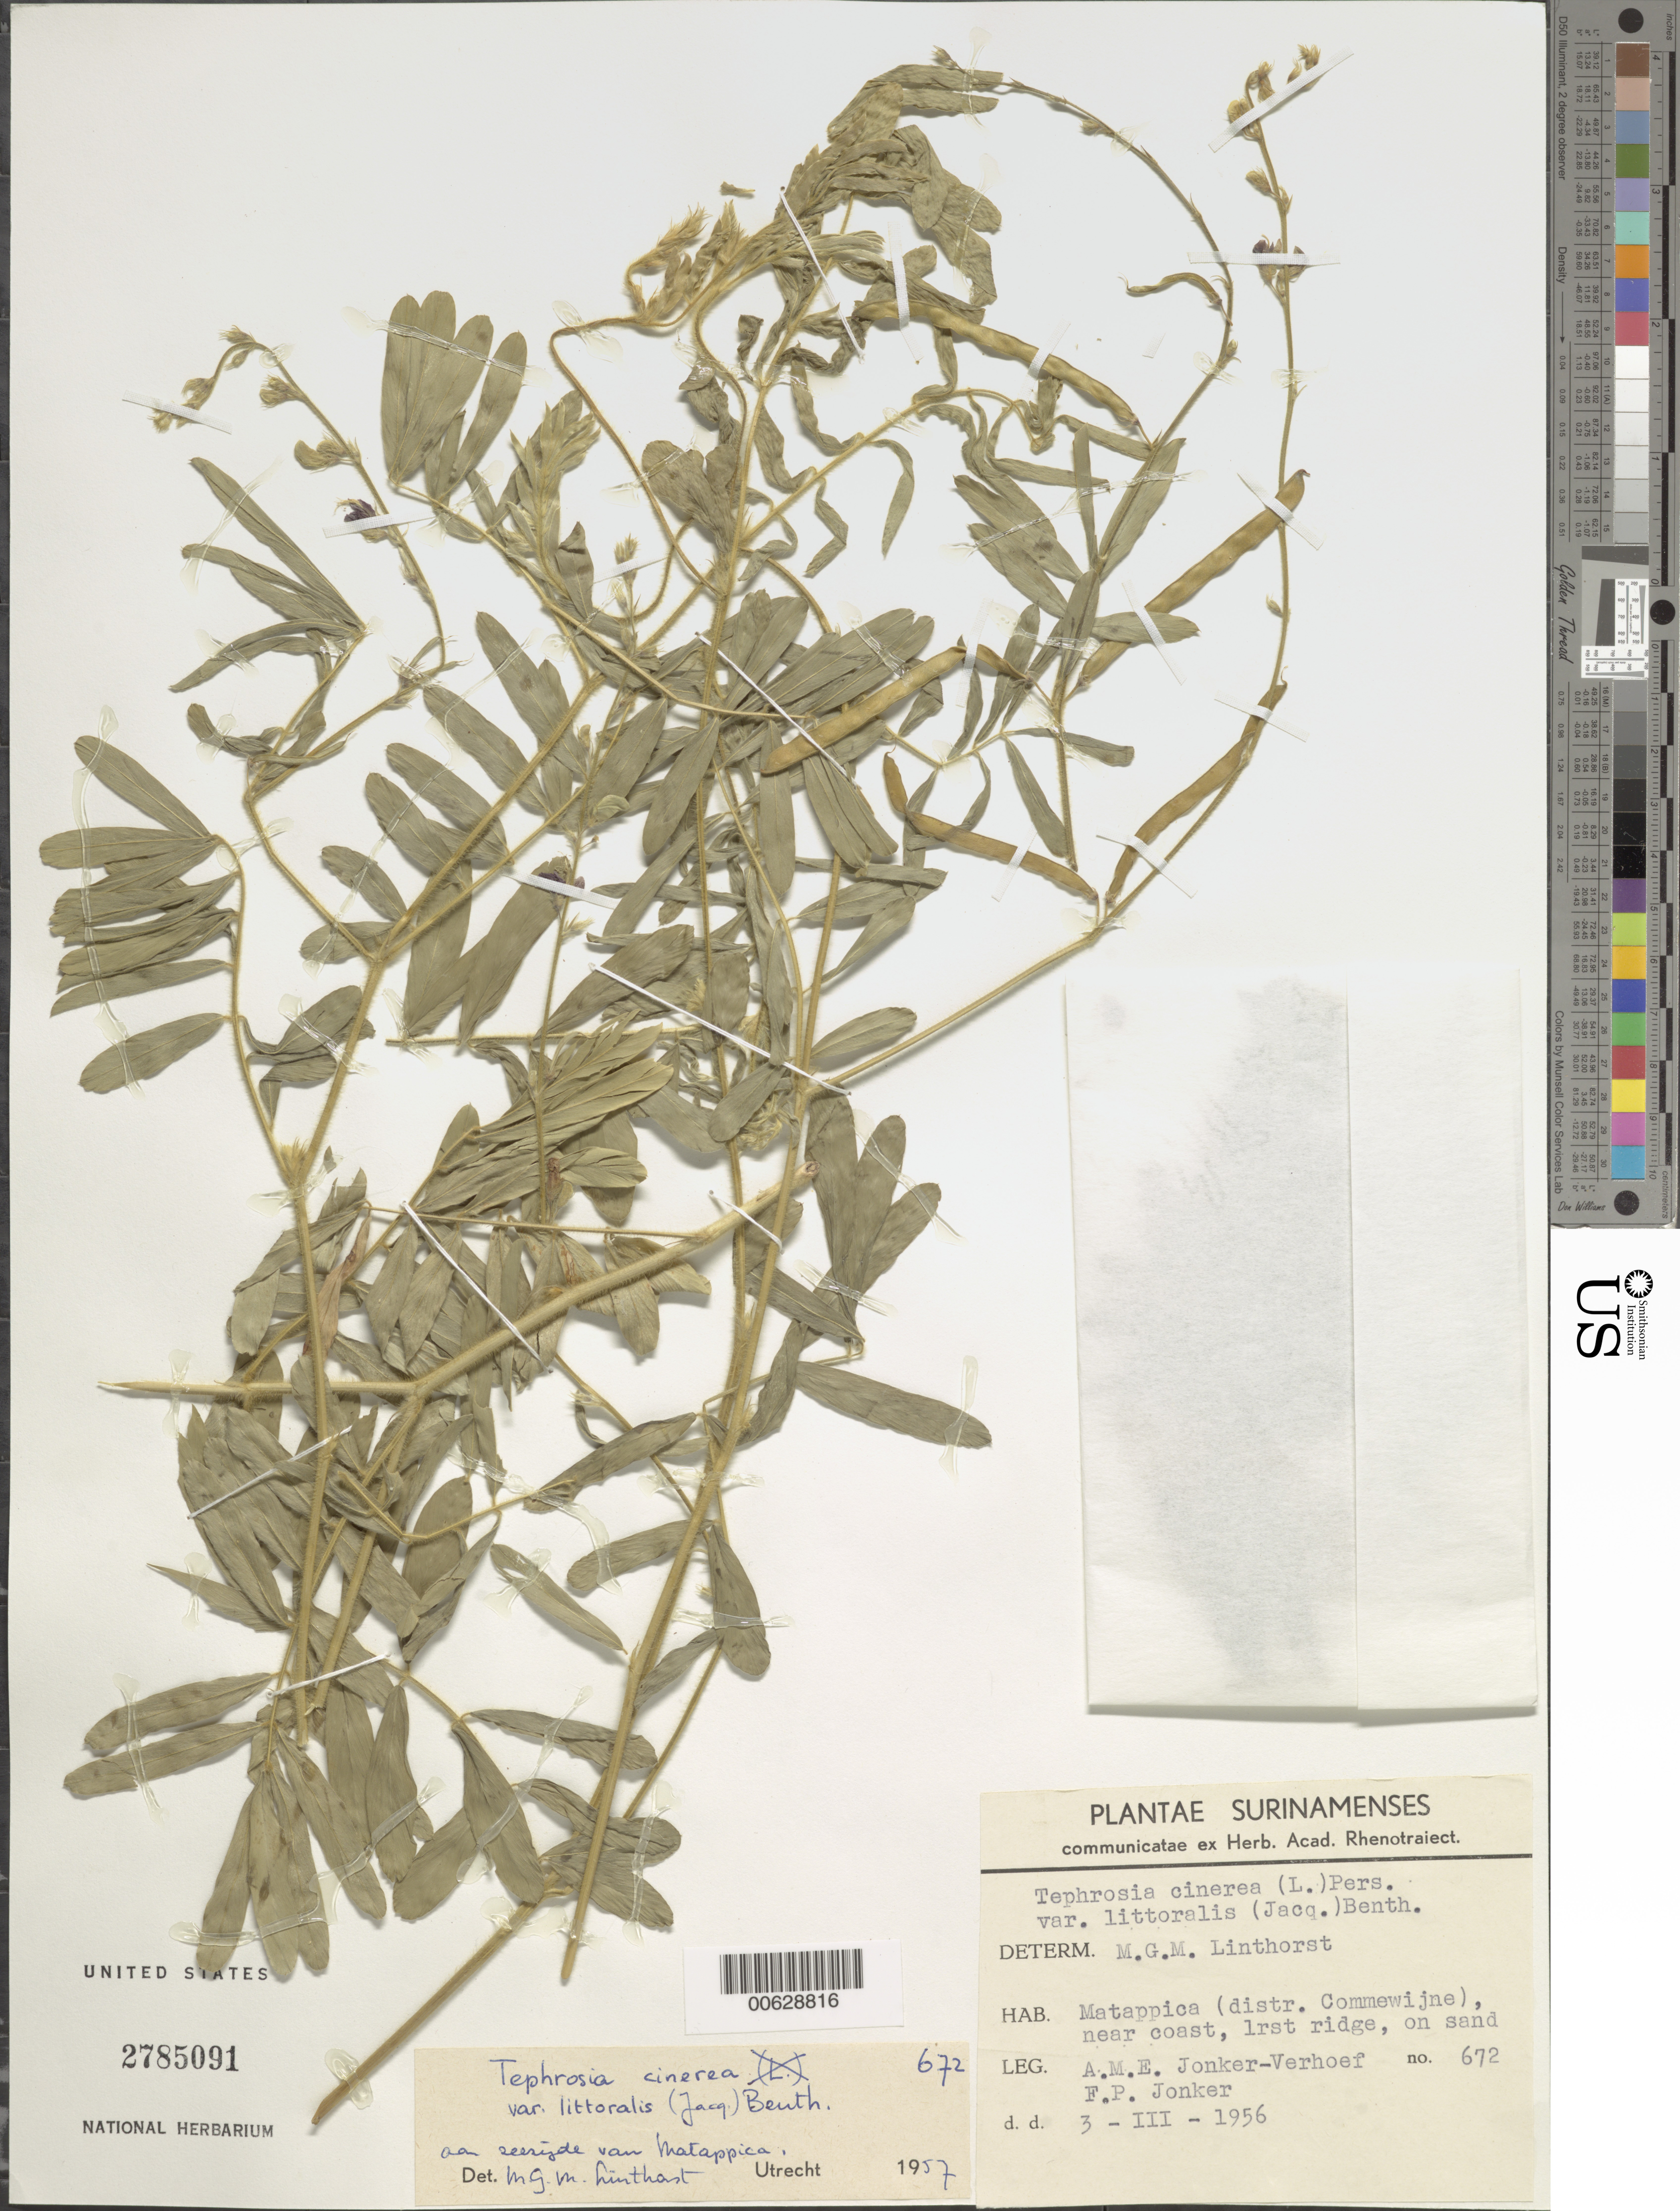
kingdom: Plantae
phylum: Tracheophyta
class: Magnoliopsida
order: Fabales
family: Fabaceae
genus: Tephrosia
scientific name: Tephrosia cinerea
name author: (L.) Pers.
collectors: A. M. Jonker & F. P. Jonker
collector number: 672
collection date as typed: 3-Mar-56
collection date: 1956-03-03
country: Suriname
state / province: Commewijne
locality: Matappica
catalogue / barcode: US 2785091